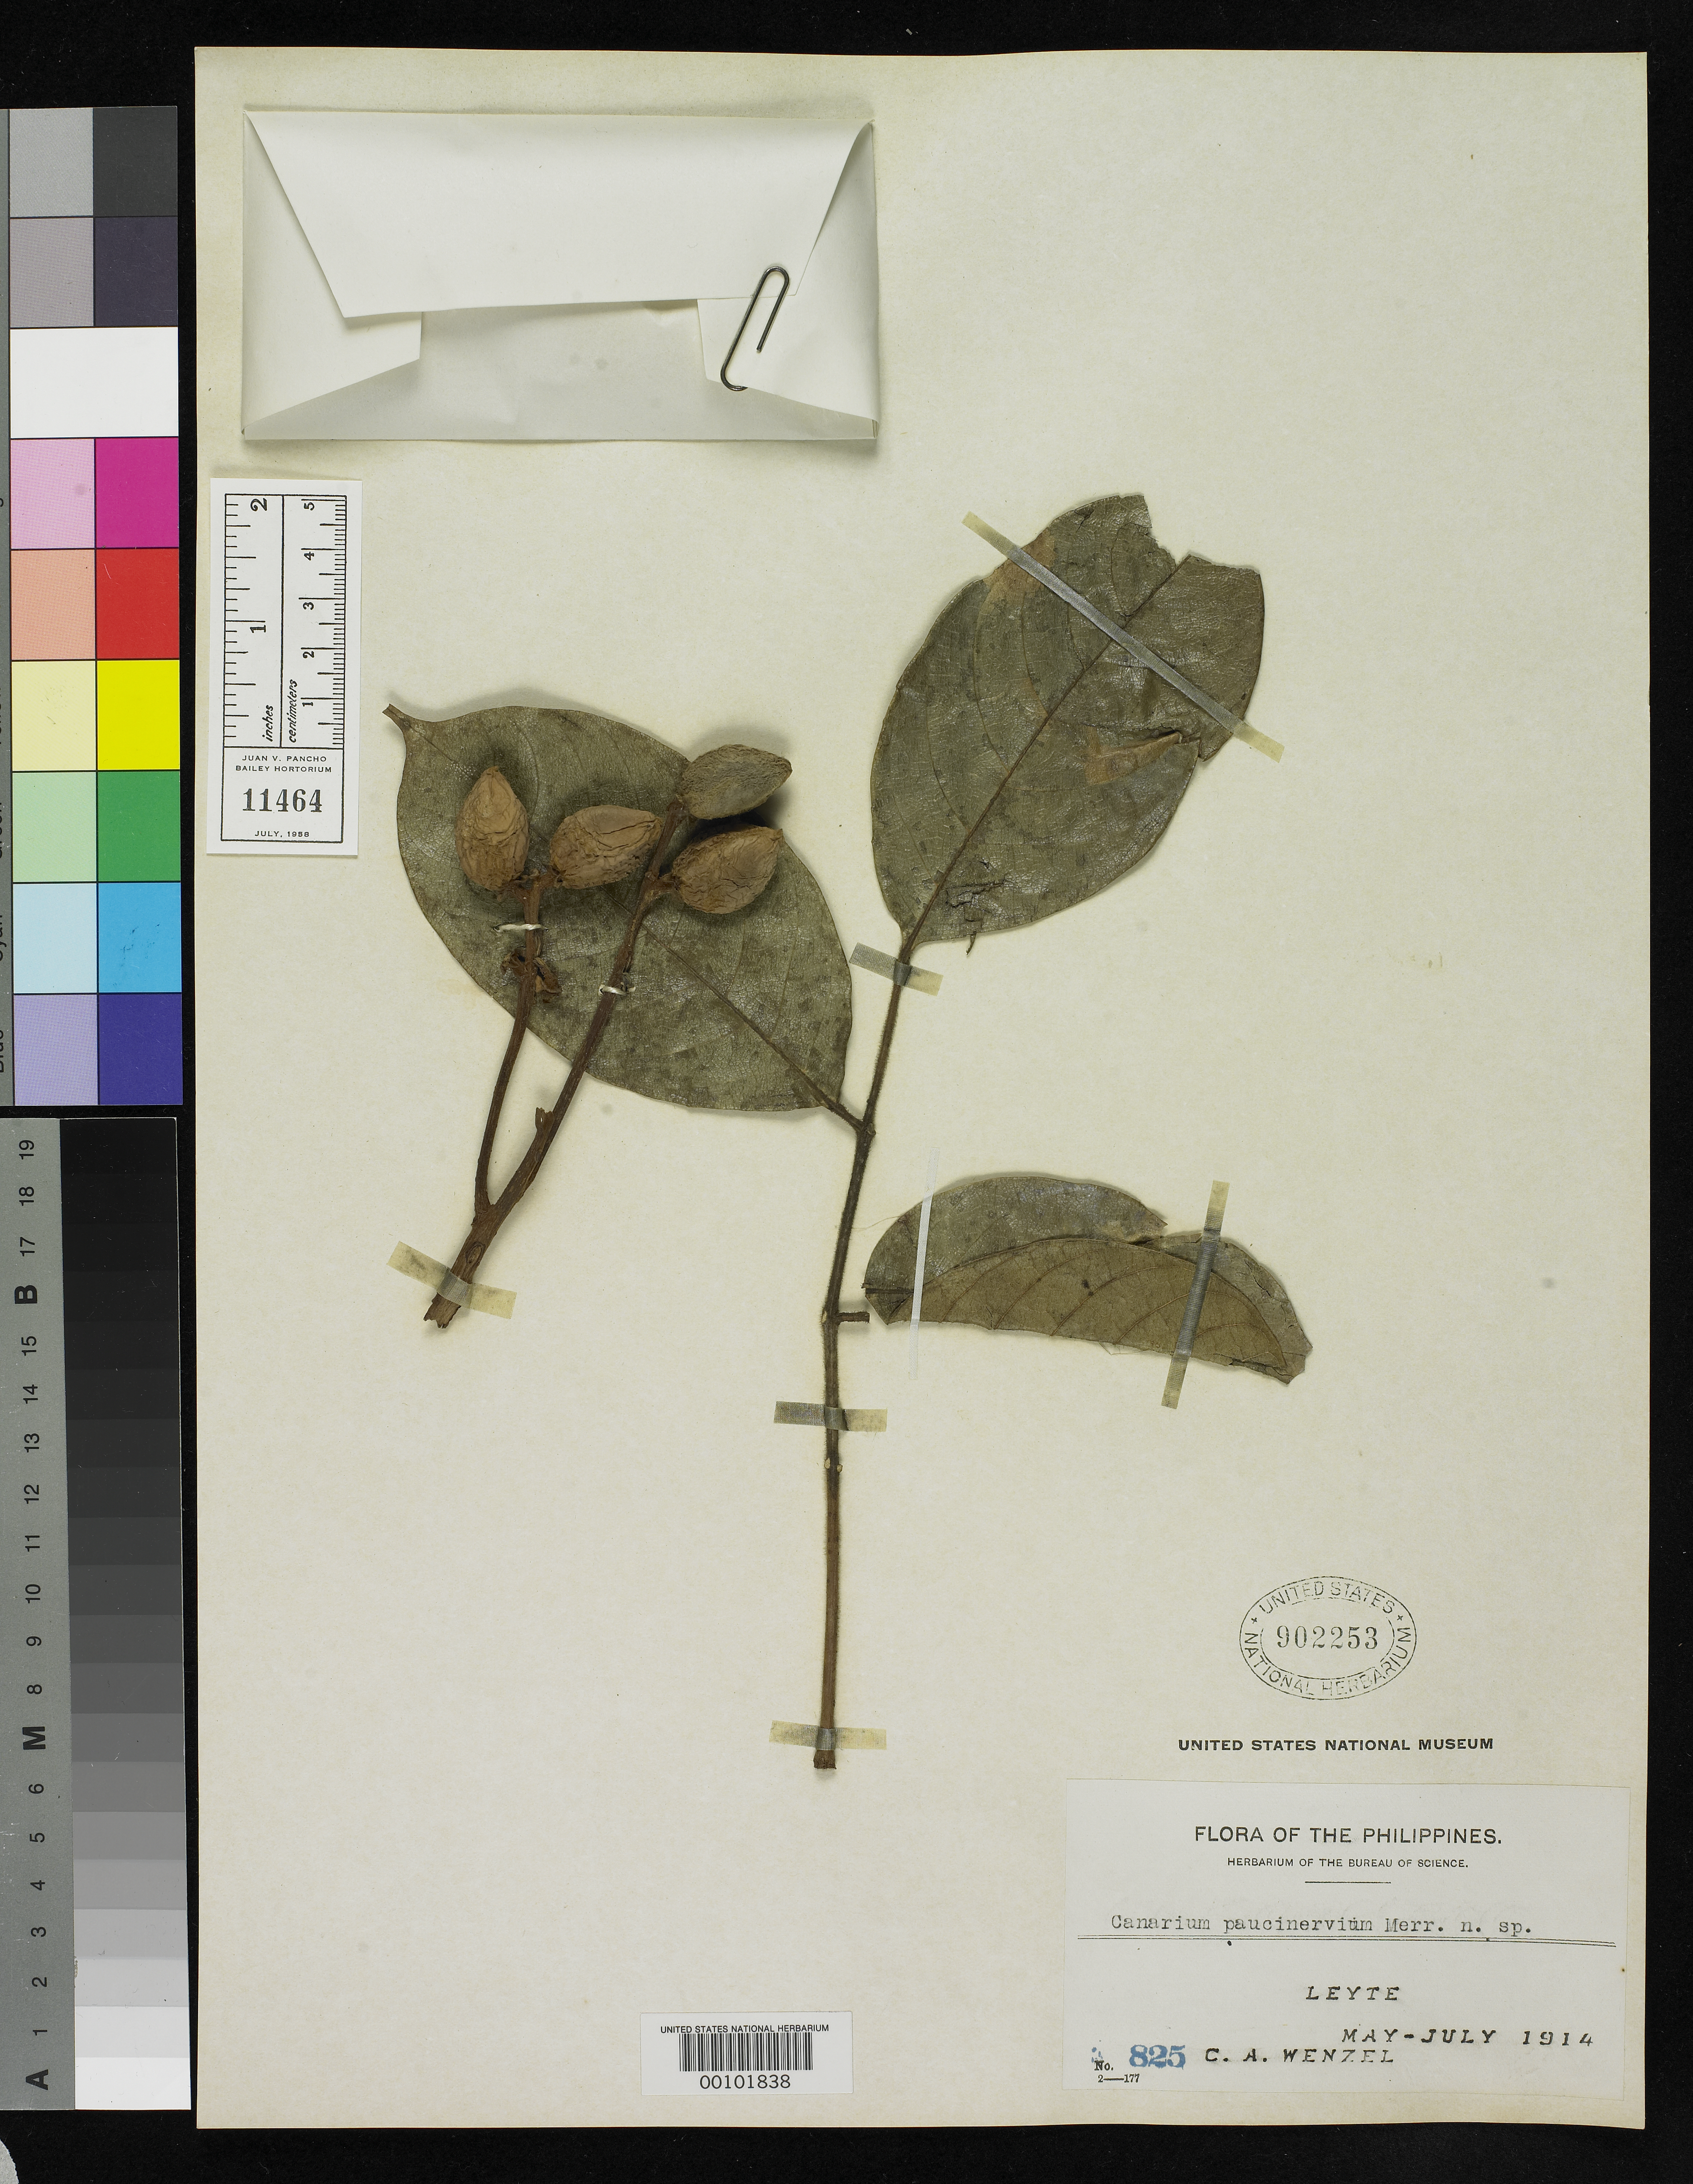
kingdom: Plantae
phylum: Tracheophyta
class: Magnoliopsida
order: Sapindales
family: Burseraceae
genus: Canarium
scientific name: Canarium paucinervium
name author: Merr.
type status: Isotype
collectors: C. Wenzel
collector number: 825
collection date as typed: Jun 1913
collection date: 1913-06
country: Philippines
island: Leyte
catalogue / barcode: US 902253